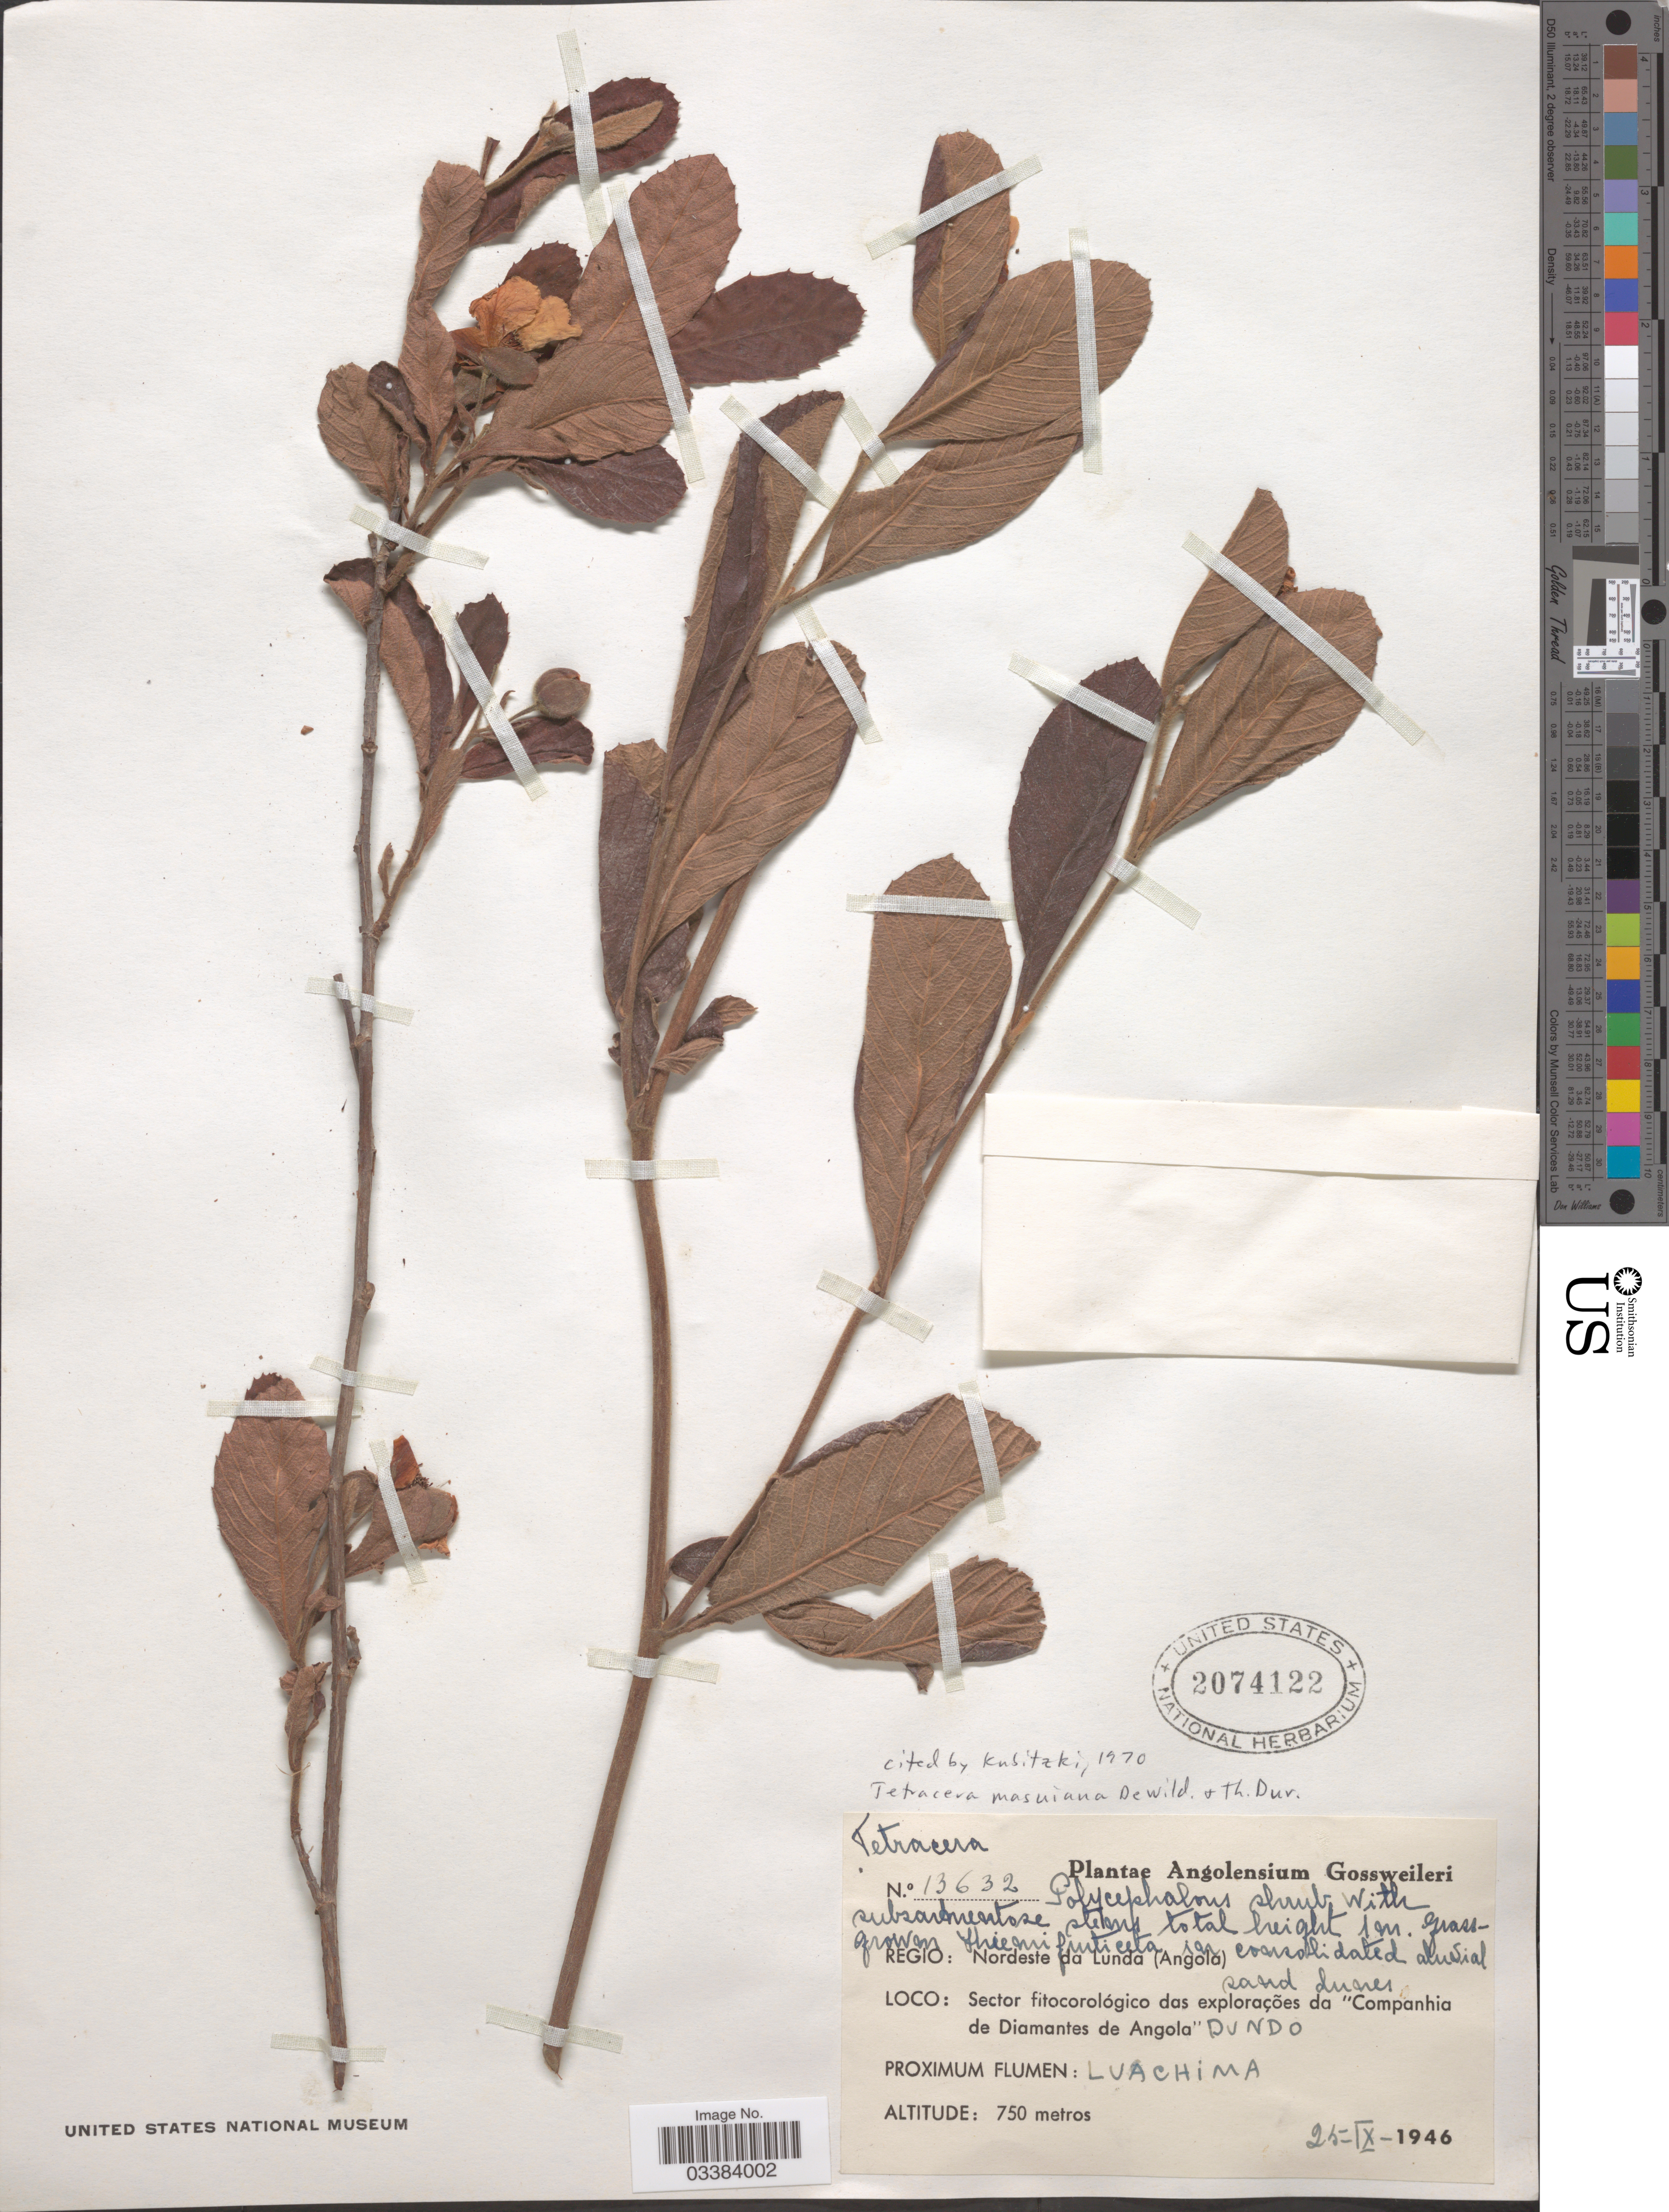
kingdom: Plantae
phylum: Tracheophyta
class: Magnoliopsida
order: Dilleniales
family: Dilleniaceae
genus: Tetracera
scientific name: Tetracera masuiana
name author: De Wild. & Durand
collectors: -. Gossweiler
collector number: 13632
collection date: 1946-09-25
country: Angola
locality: Regio: Nordeste da Lunda. Sector fitocorológico das explorações da "Companhia de Diamantes de Angola" Dundo. Proximum Flumen: Luachima.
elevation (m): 750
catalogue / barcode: US 2074122